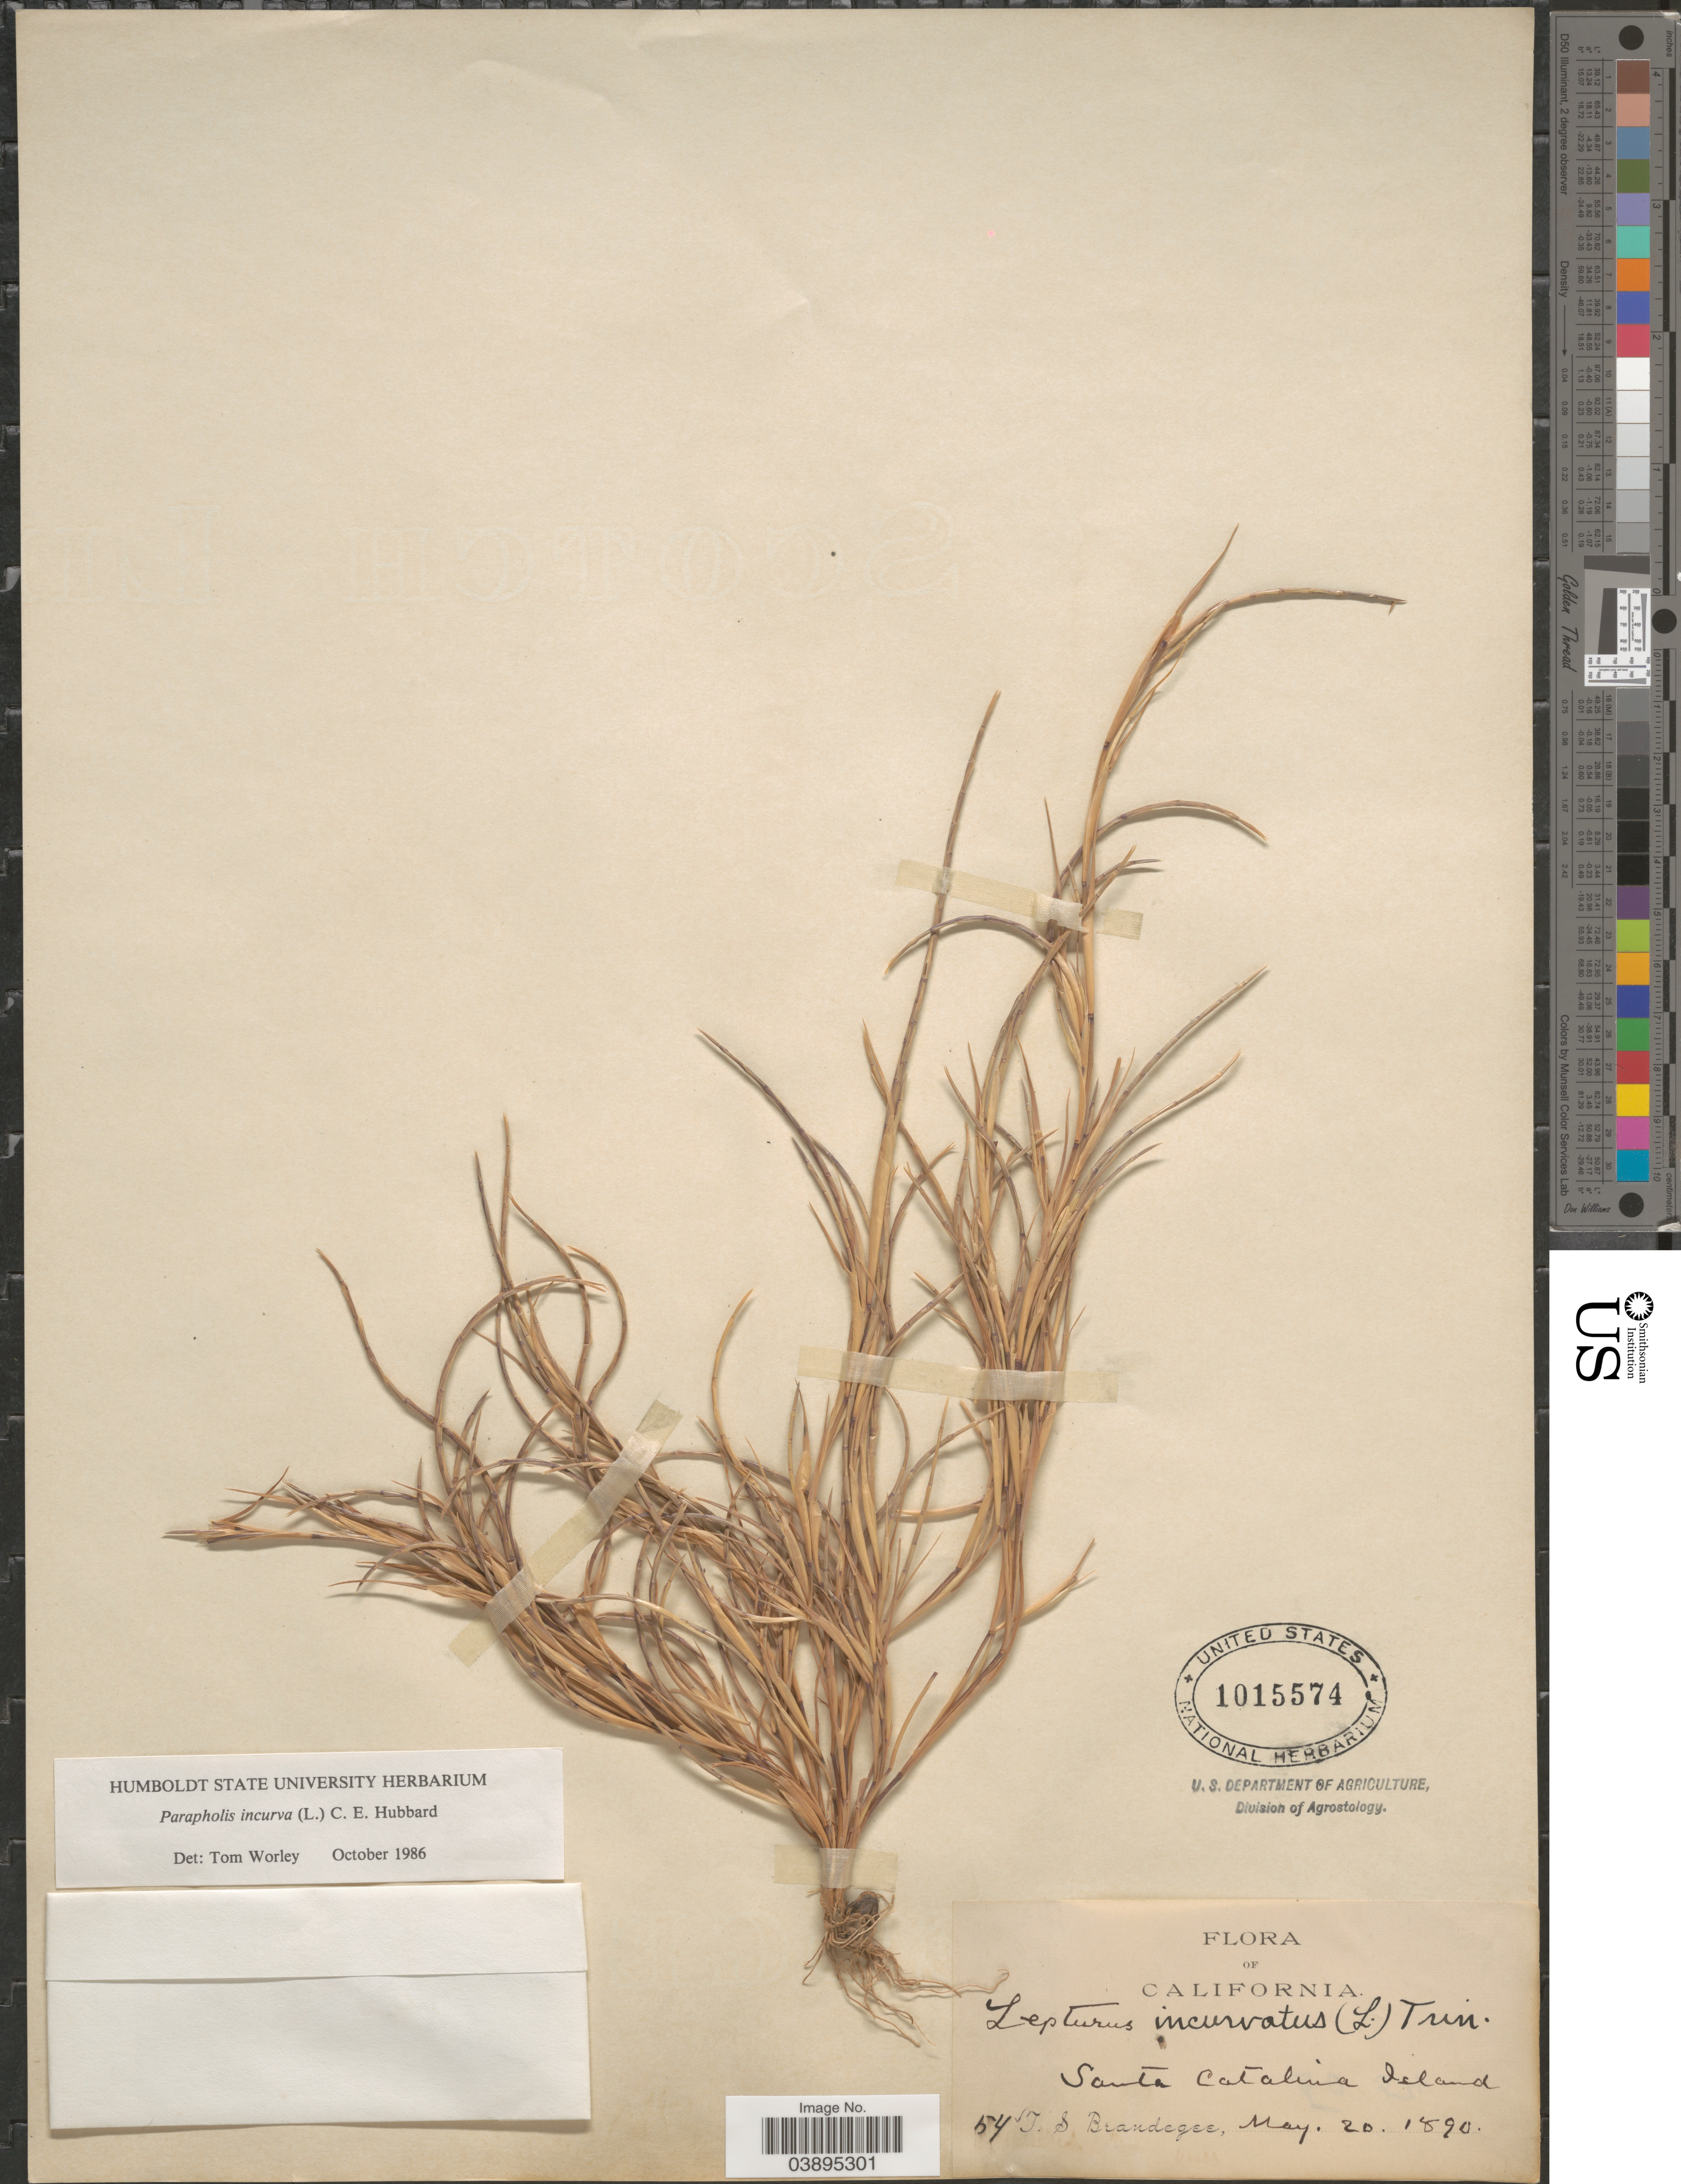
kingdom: Plantae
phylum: Tracheophyta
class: Liliopsida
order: Poales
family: Poaceae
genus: Parapholis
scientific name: Parapholis incurva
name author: (L.) C.E. Hubb.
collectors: T. S. Brandegee (herbarium)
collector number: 54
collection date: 1890-05-20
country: United States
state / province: California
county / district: Los Angeles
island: Santa Catalina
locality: Santa Catalina Island.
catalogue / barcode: US 1015574